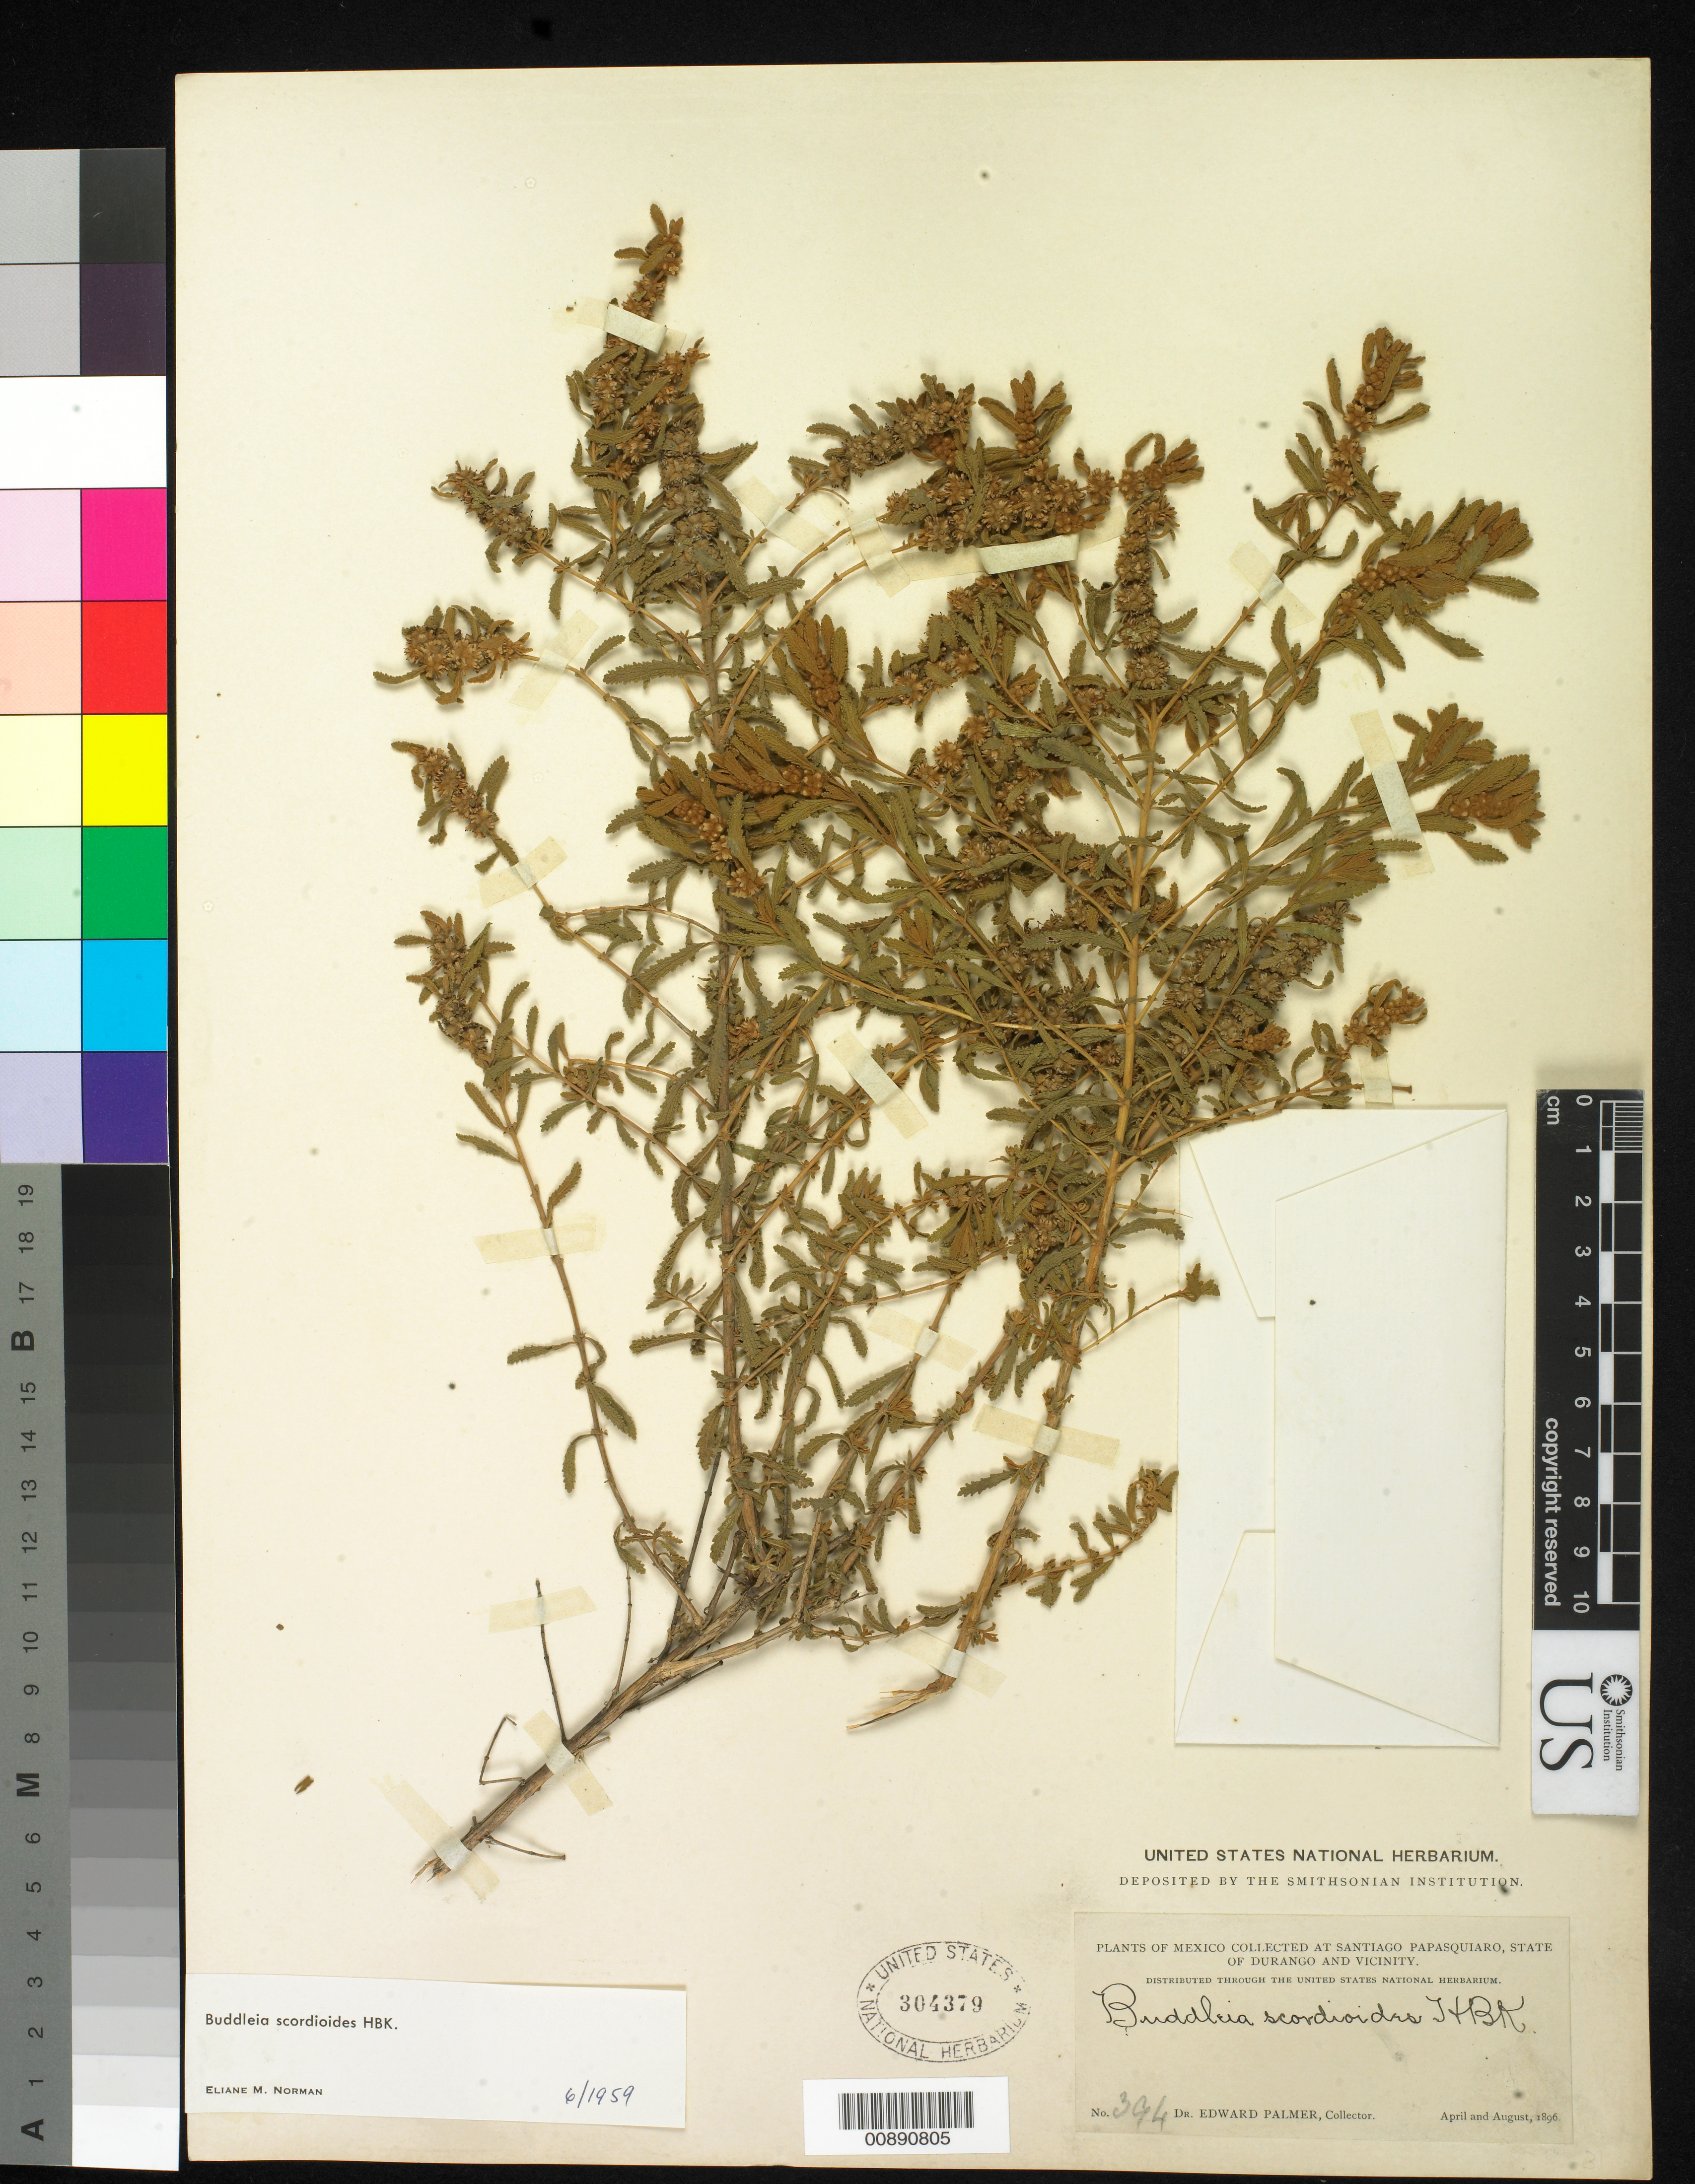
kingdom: Plantae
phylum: Tracheophyta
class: Magnoliopsida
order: Lamiales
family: Scrophulariaceae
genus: Buddleja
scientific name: Buddleja scordioides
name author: Kunth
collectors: E. Palmer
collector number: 394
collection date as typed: Apr 1896 to -- Aug 1896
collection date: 1896-04/1896-08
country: Mexico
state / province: Durango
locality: Santiago Papasquiaro, Durango and vicinity.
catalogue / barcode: US 304379